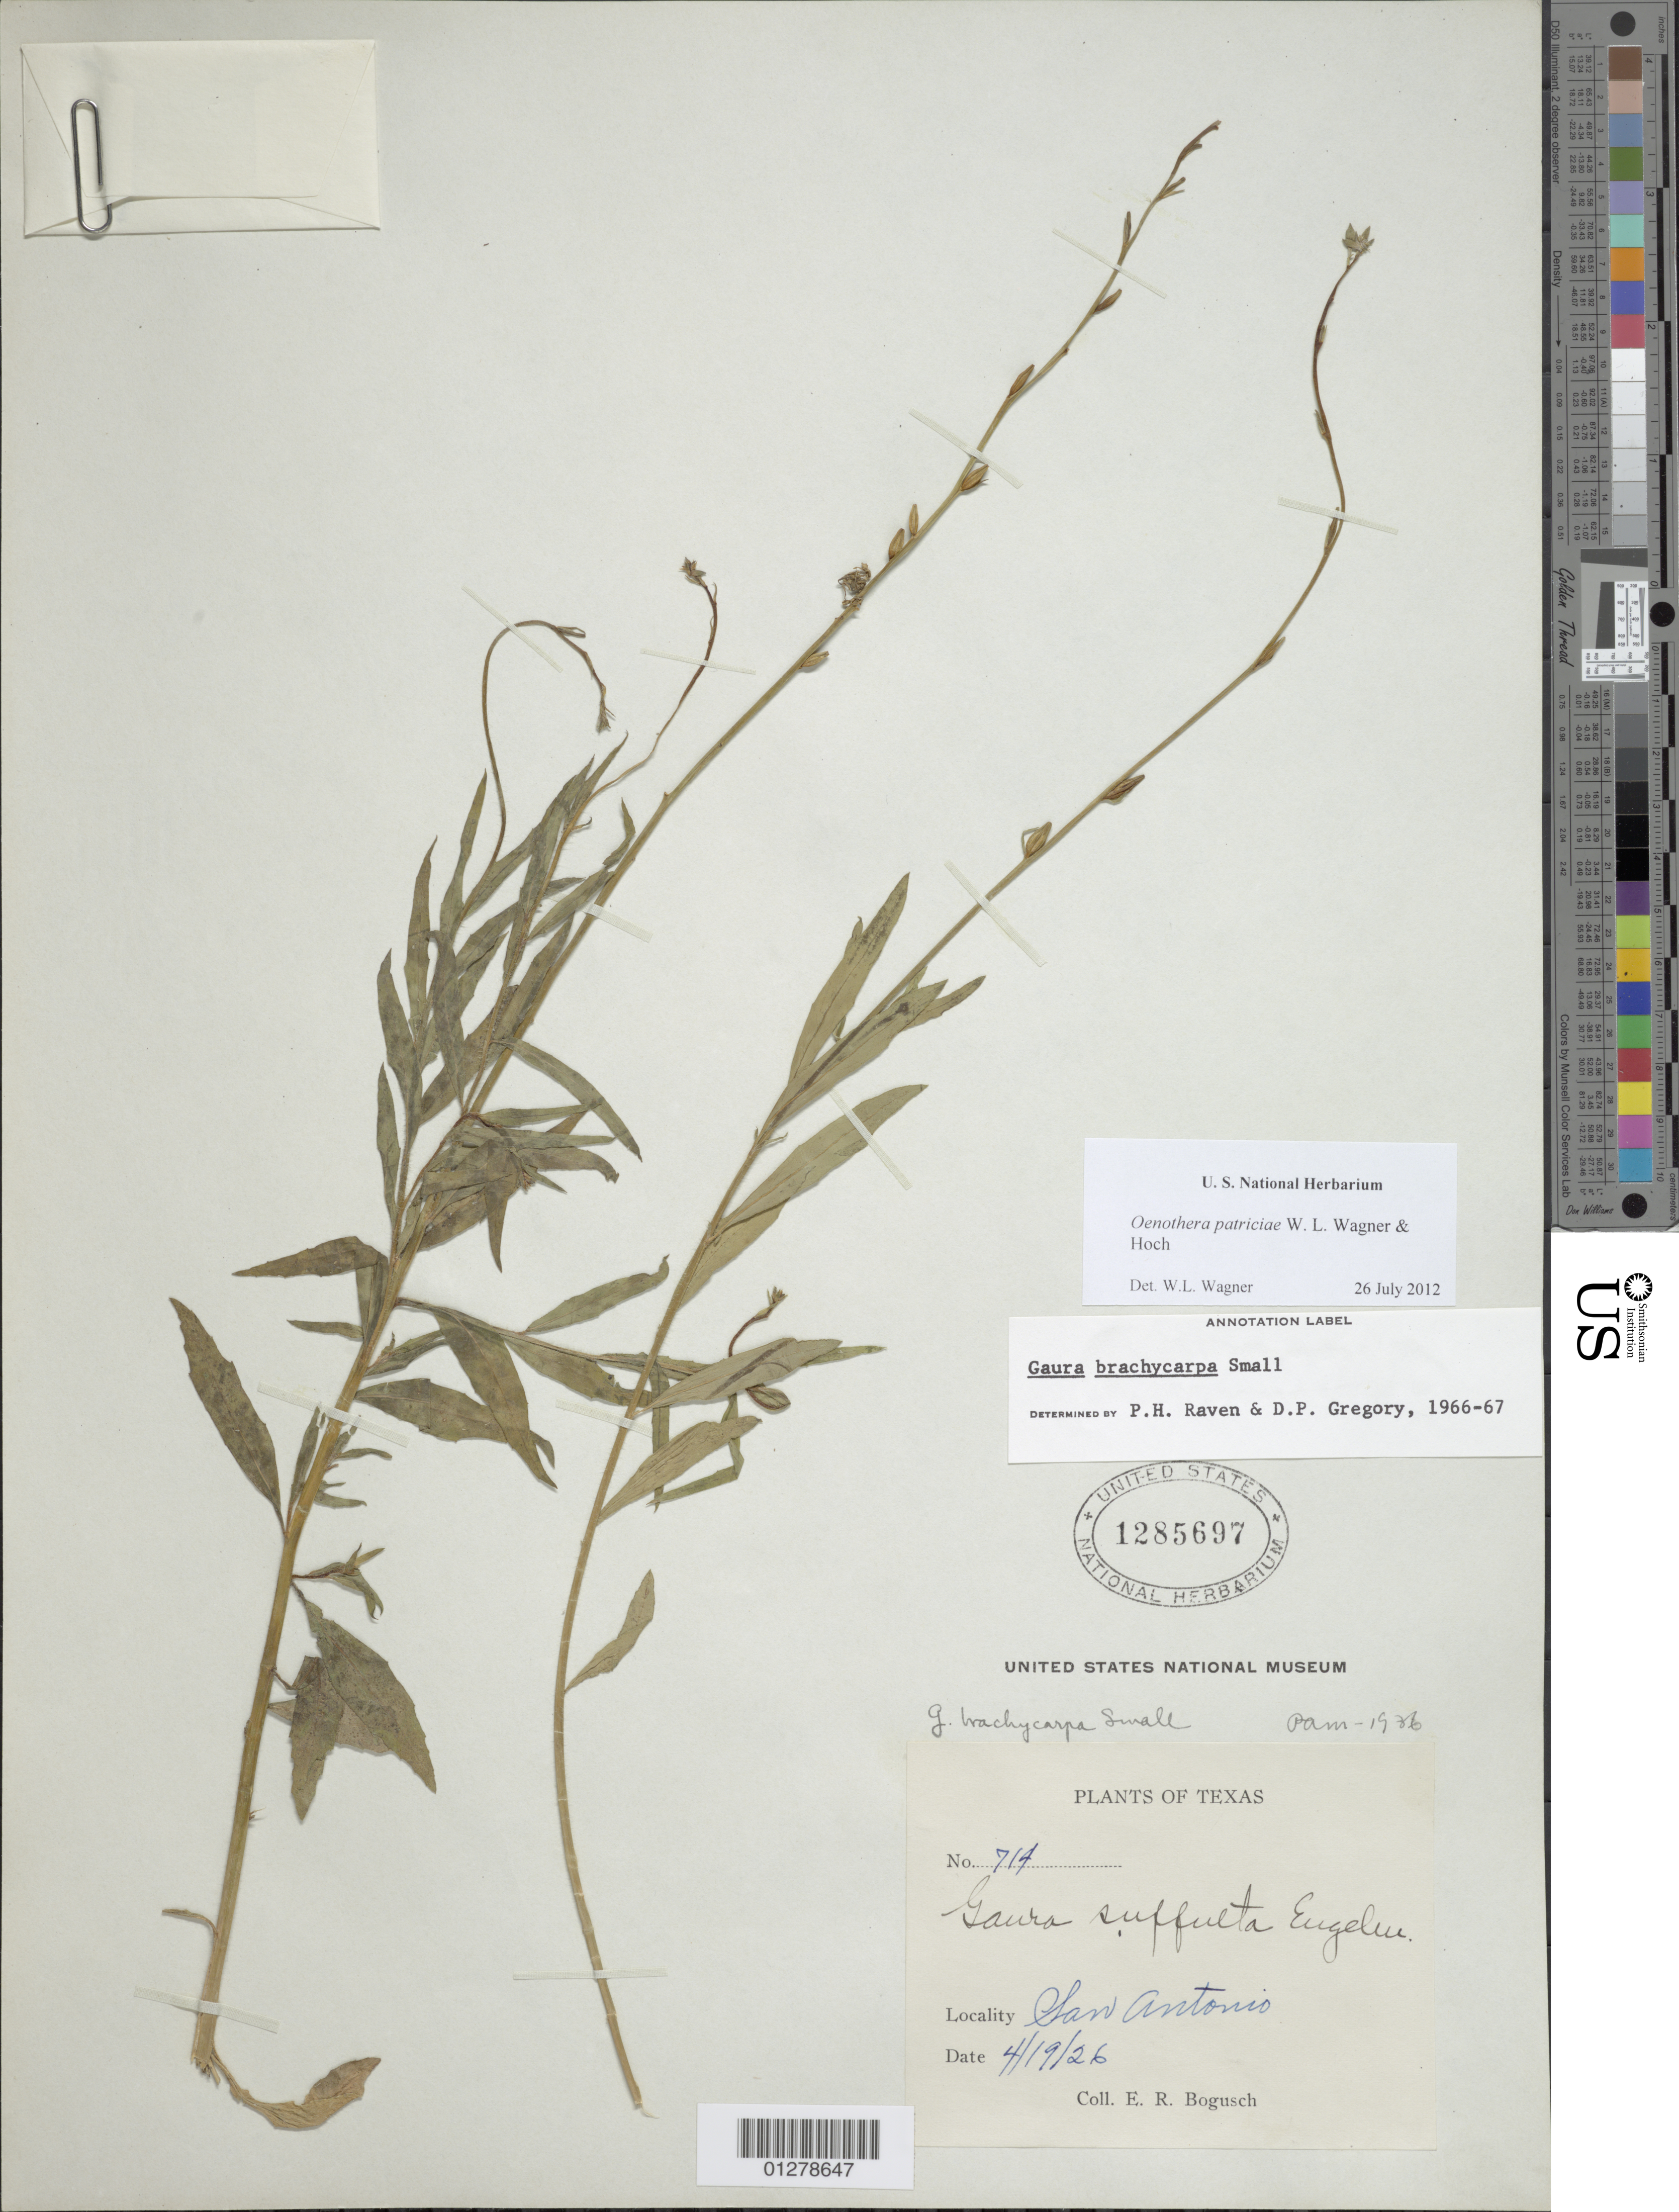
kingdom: Plantae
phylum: Tracheophyta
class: Magnoliopsida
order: Myrtales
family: Onagraceae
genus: Oenothera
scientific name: Oenothera patriciae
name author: W.L. Wagner & Hoch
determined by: Wagner, W. L., (BOT), Smithsonian Institution - National Museum of Natural History (UNITED STATES)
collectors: E. Bogusch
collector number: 714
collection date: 1926-04-19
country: United States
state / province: Texas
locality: San Antonio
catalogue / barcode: US 1285697